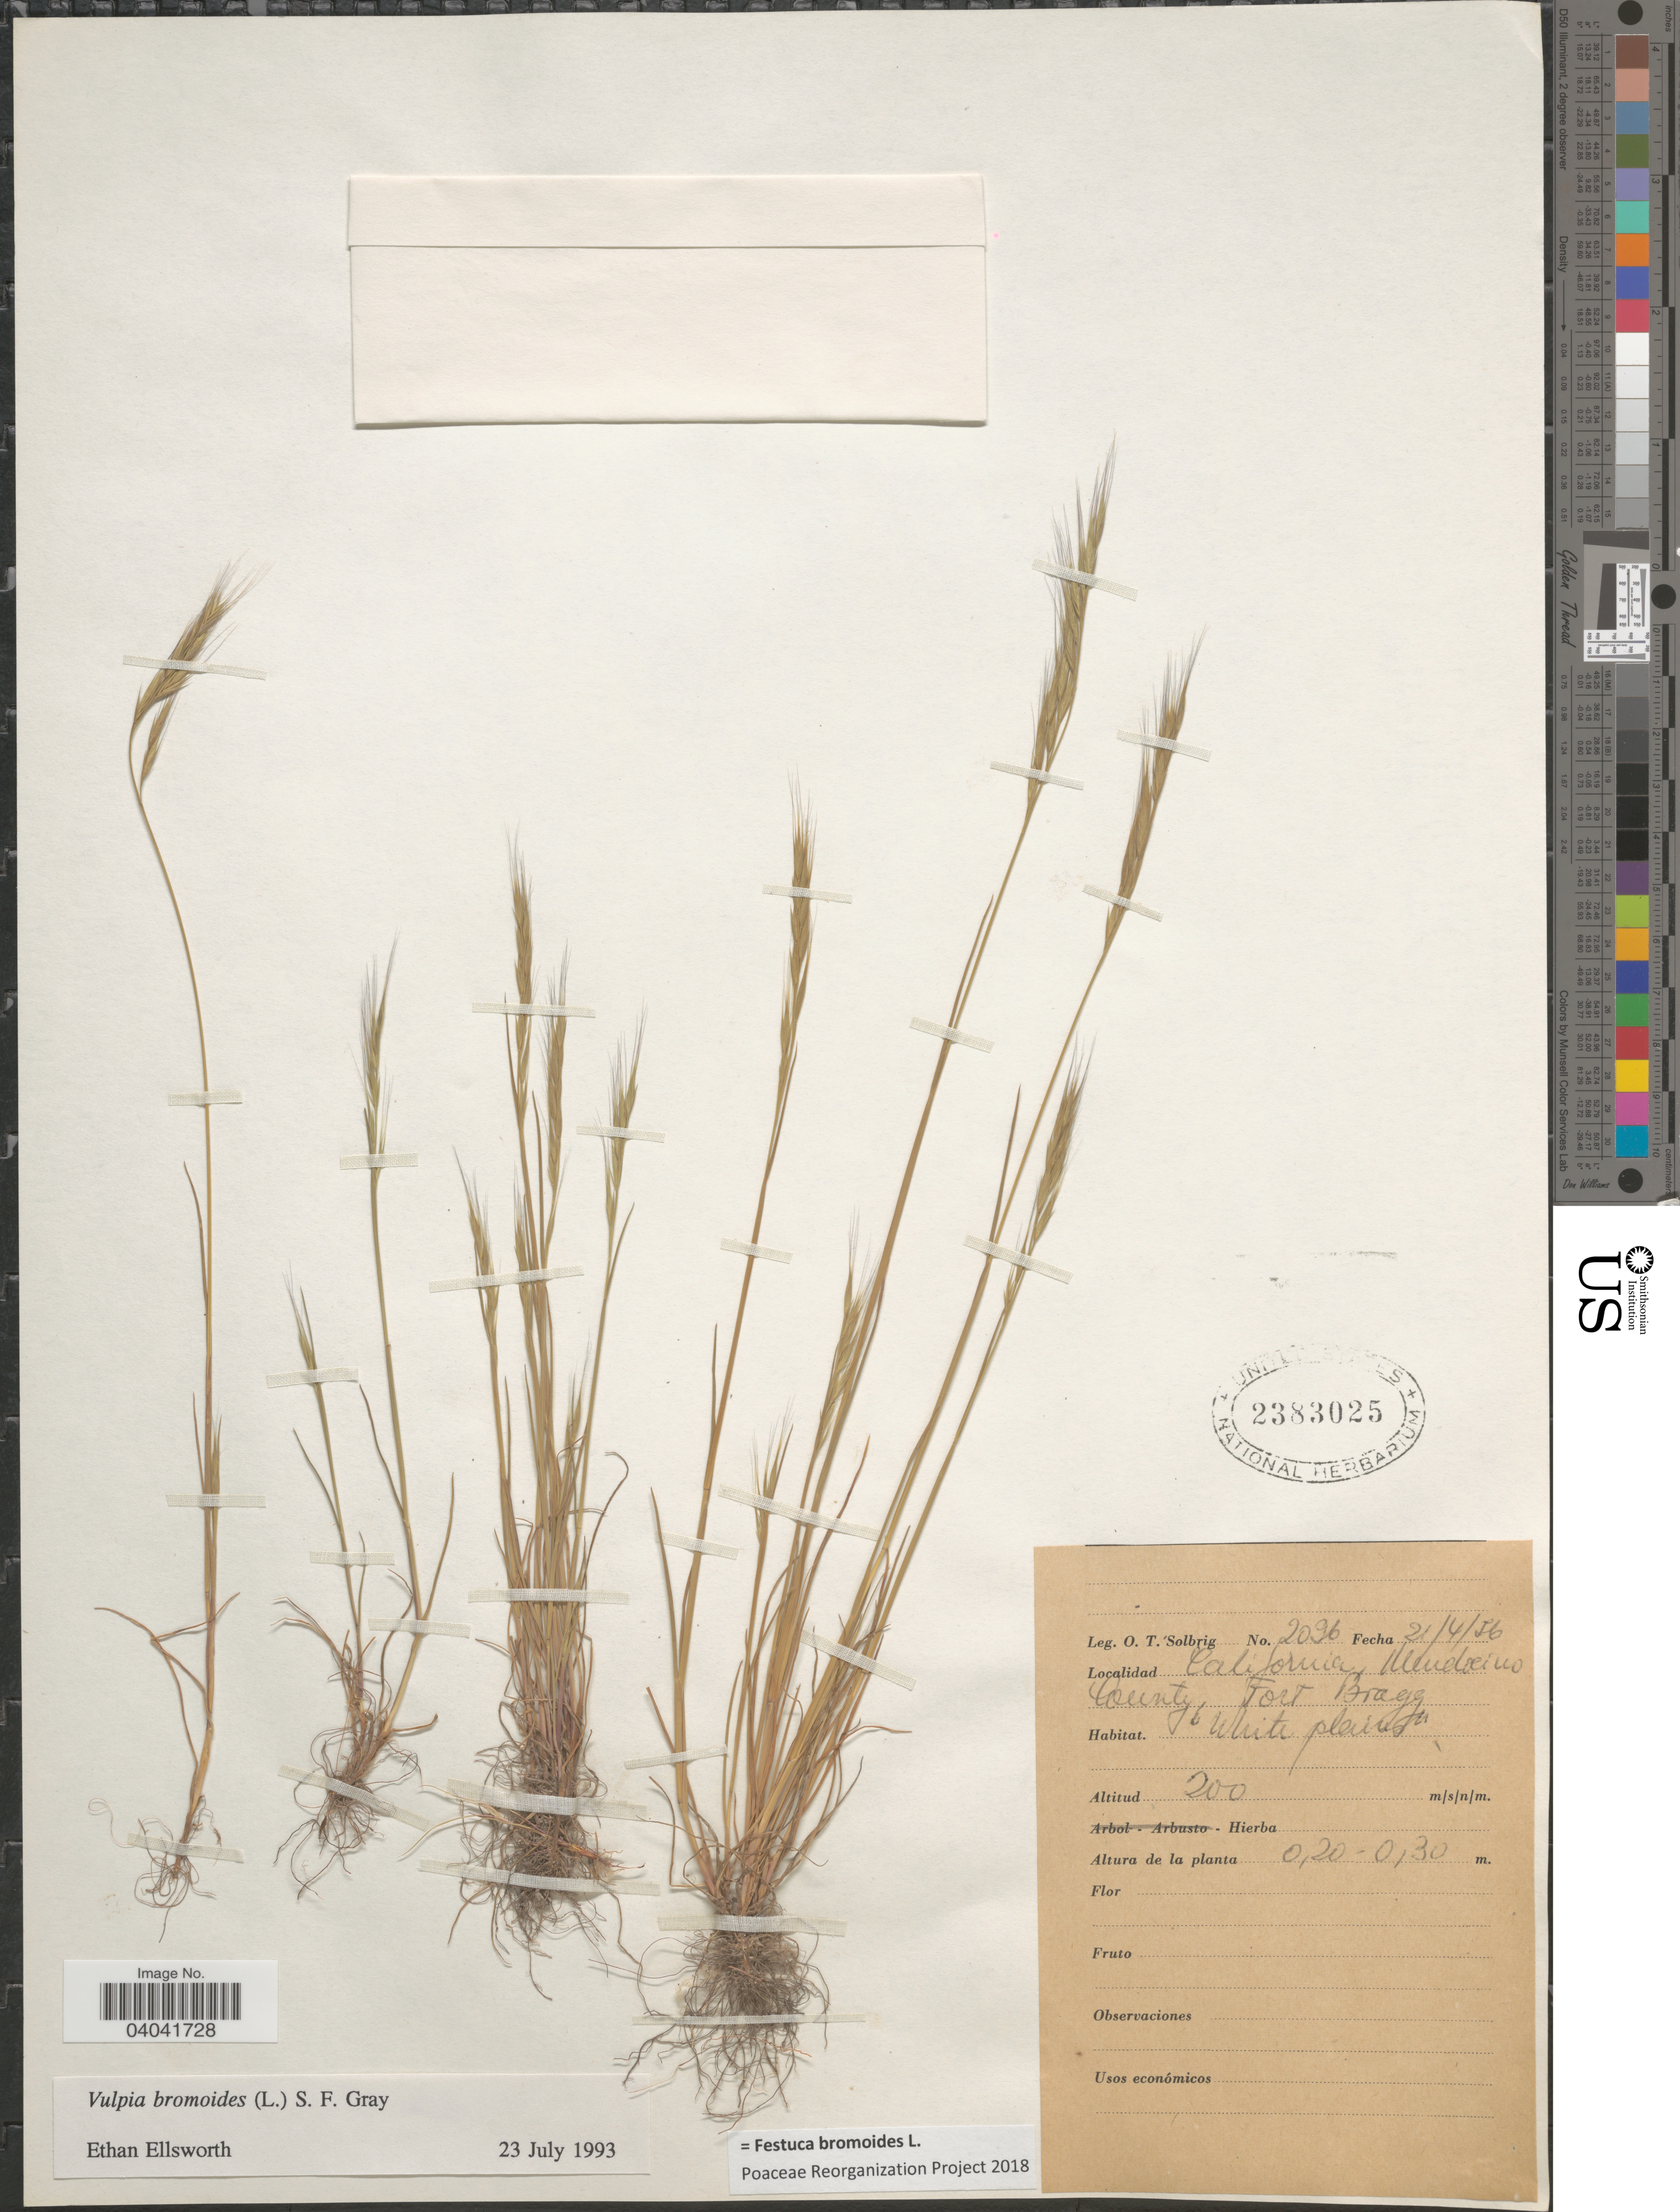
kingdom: Plantae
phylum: Tracheophyta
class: Liliopsida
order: Poales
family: Poaceae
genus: Festuca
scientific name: Festuca bromoides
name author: L.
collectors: O. T. Solbrig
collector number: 2096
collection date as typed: Transcribed d/m/y: 21/4/36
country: United States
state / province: California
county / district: Mendocino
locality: Mendocino County, Fort Bragg.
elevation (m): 200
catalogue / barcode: US 2383025